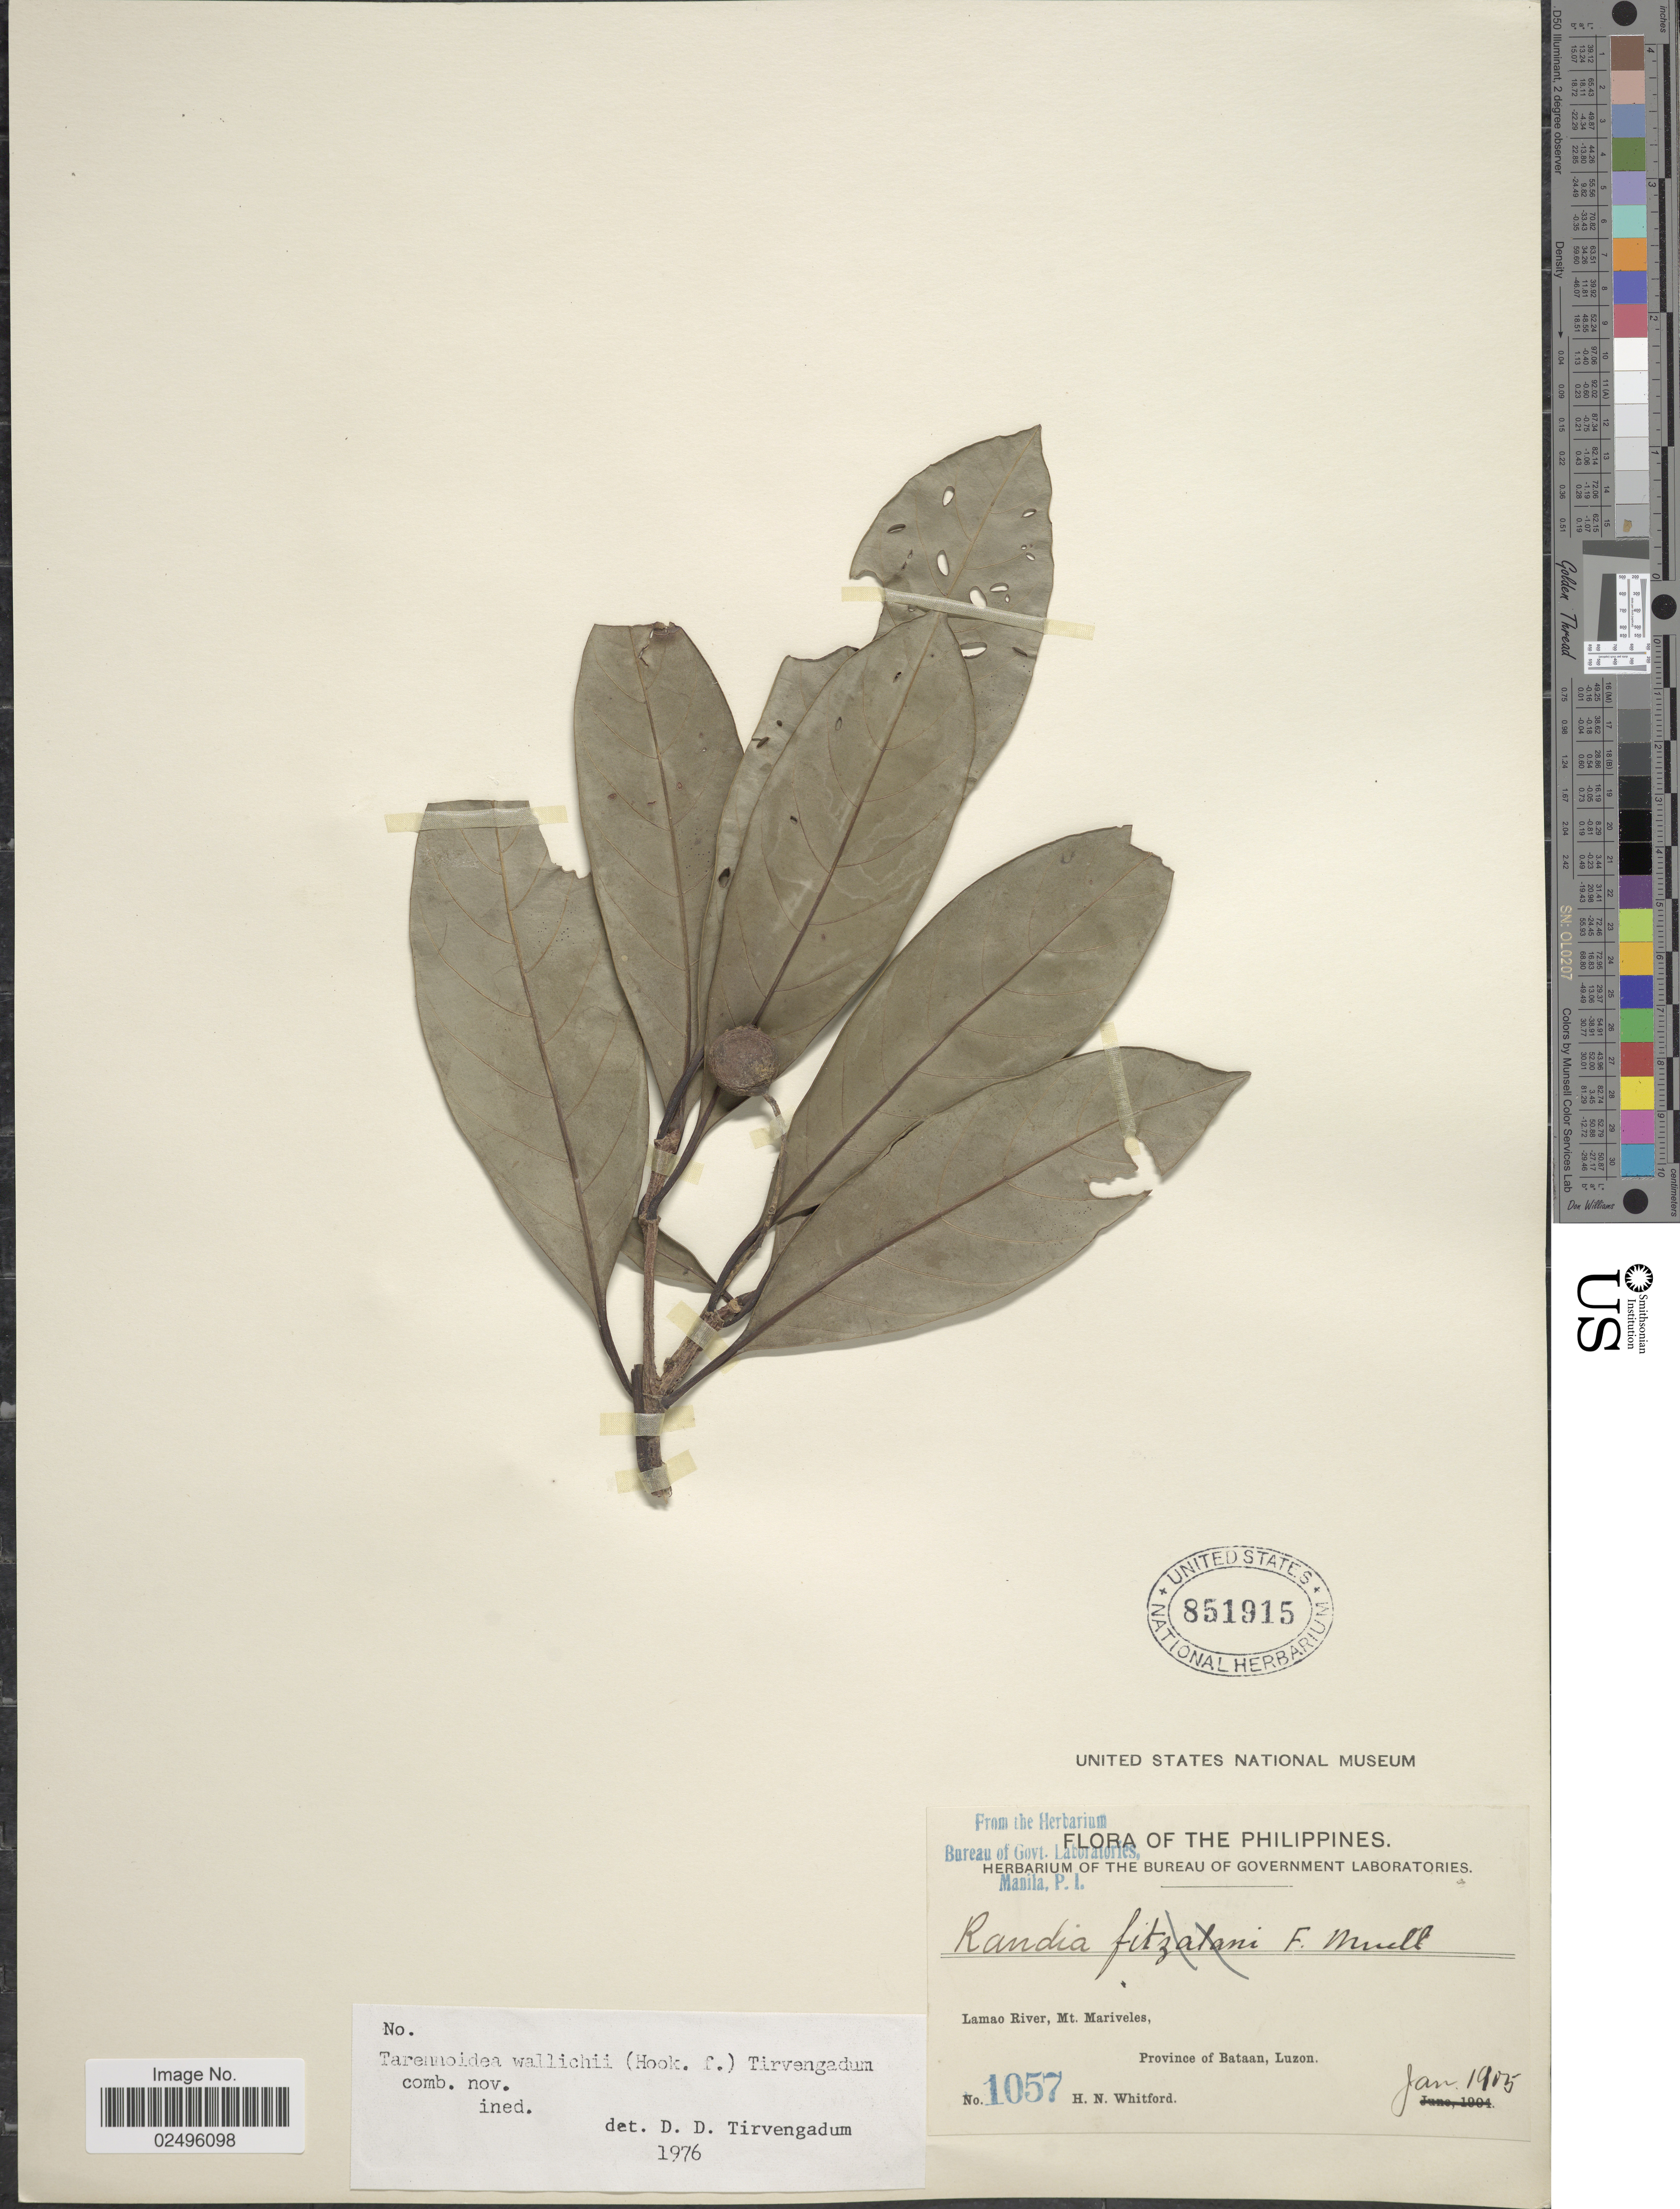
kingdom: Plantae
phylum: Tracheophyta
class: Magnoliopsida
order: Gentianales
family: Rubiaceae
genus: Tarennoidea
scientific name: Tarennoidea wallichii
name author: (Hook. f.) Tirveng. & Sastre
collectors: H. N. Whitford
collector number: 1057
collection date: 1905-01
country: Philippines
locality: Lamao River, Mt. Mariveles, Province of Bataan, Luzon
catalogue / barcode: US 851915